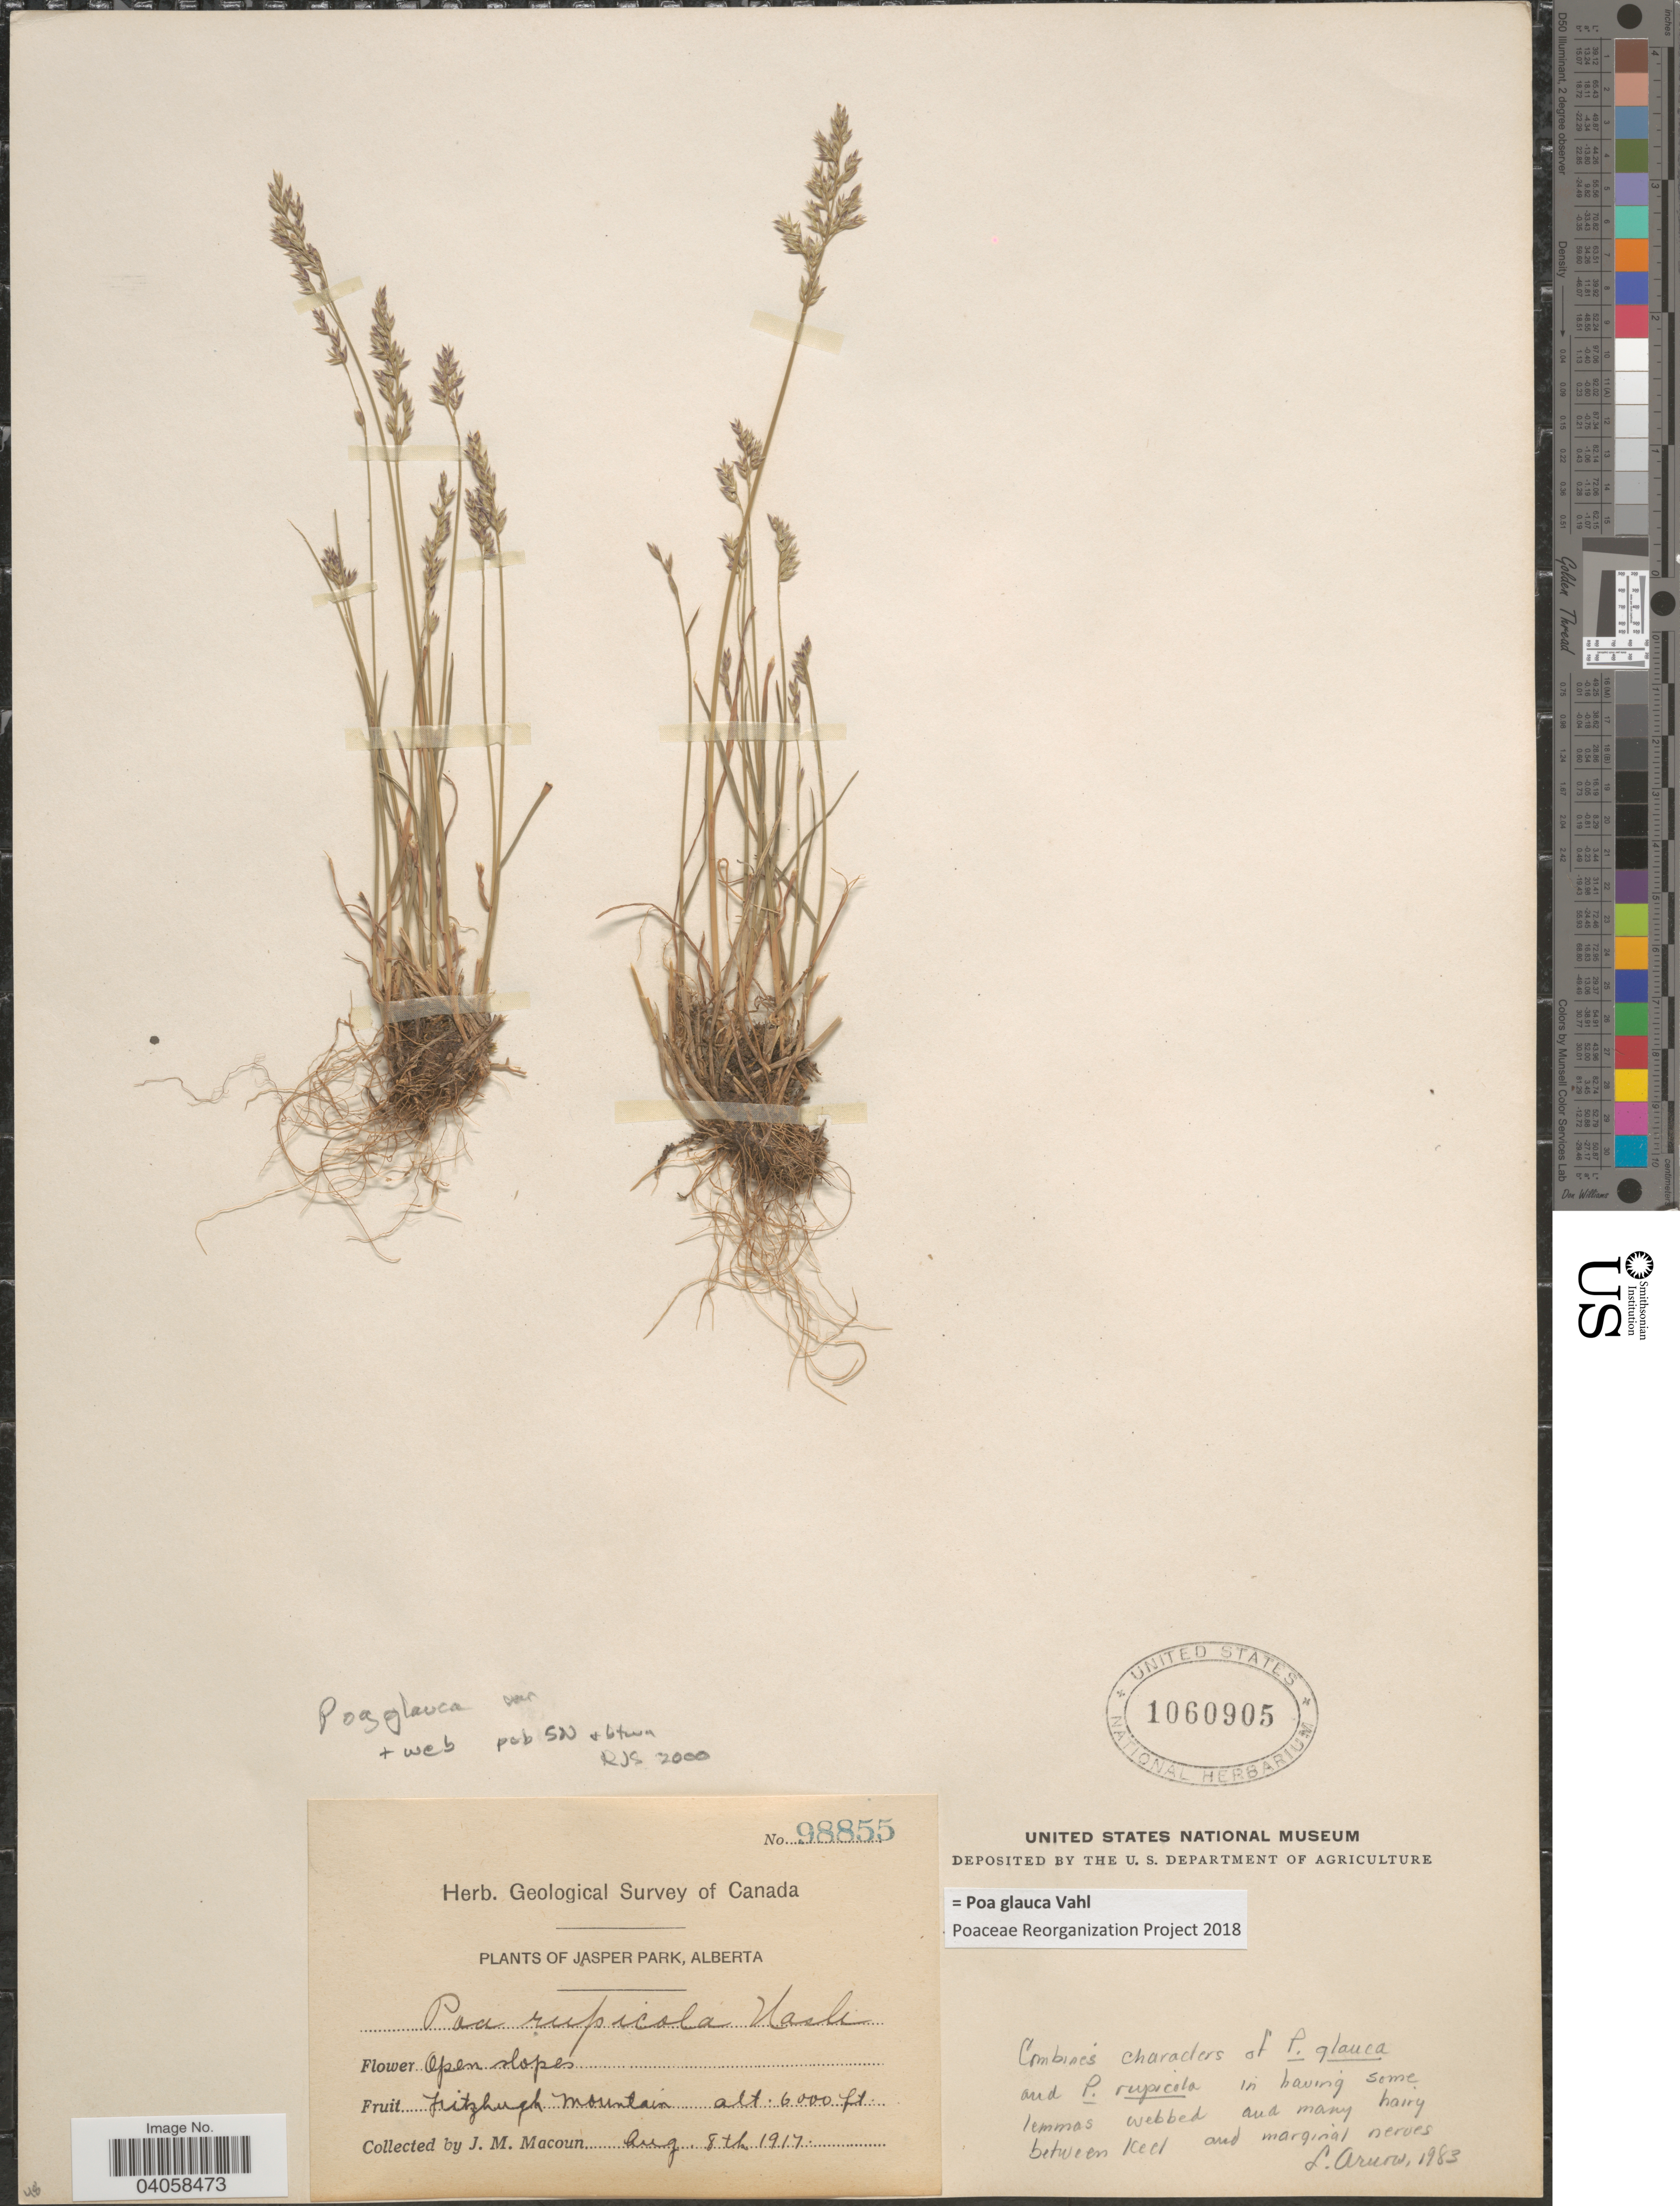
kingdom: Plantae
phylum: Tracheophyta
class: Liliopsida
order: Poales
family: Poaceae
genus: Poa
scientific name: Poa glauca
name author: Vahl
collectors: J. M. Macoun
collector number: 98855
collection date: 1917-08-08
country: Canada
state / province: Alberta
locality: Jasper Park. Fitzhugh Mountain.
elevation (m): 1829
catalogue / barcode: US 1060905